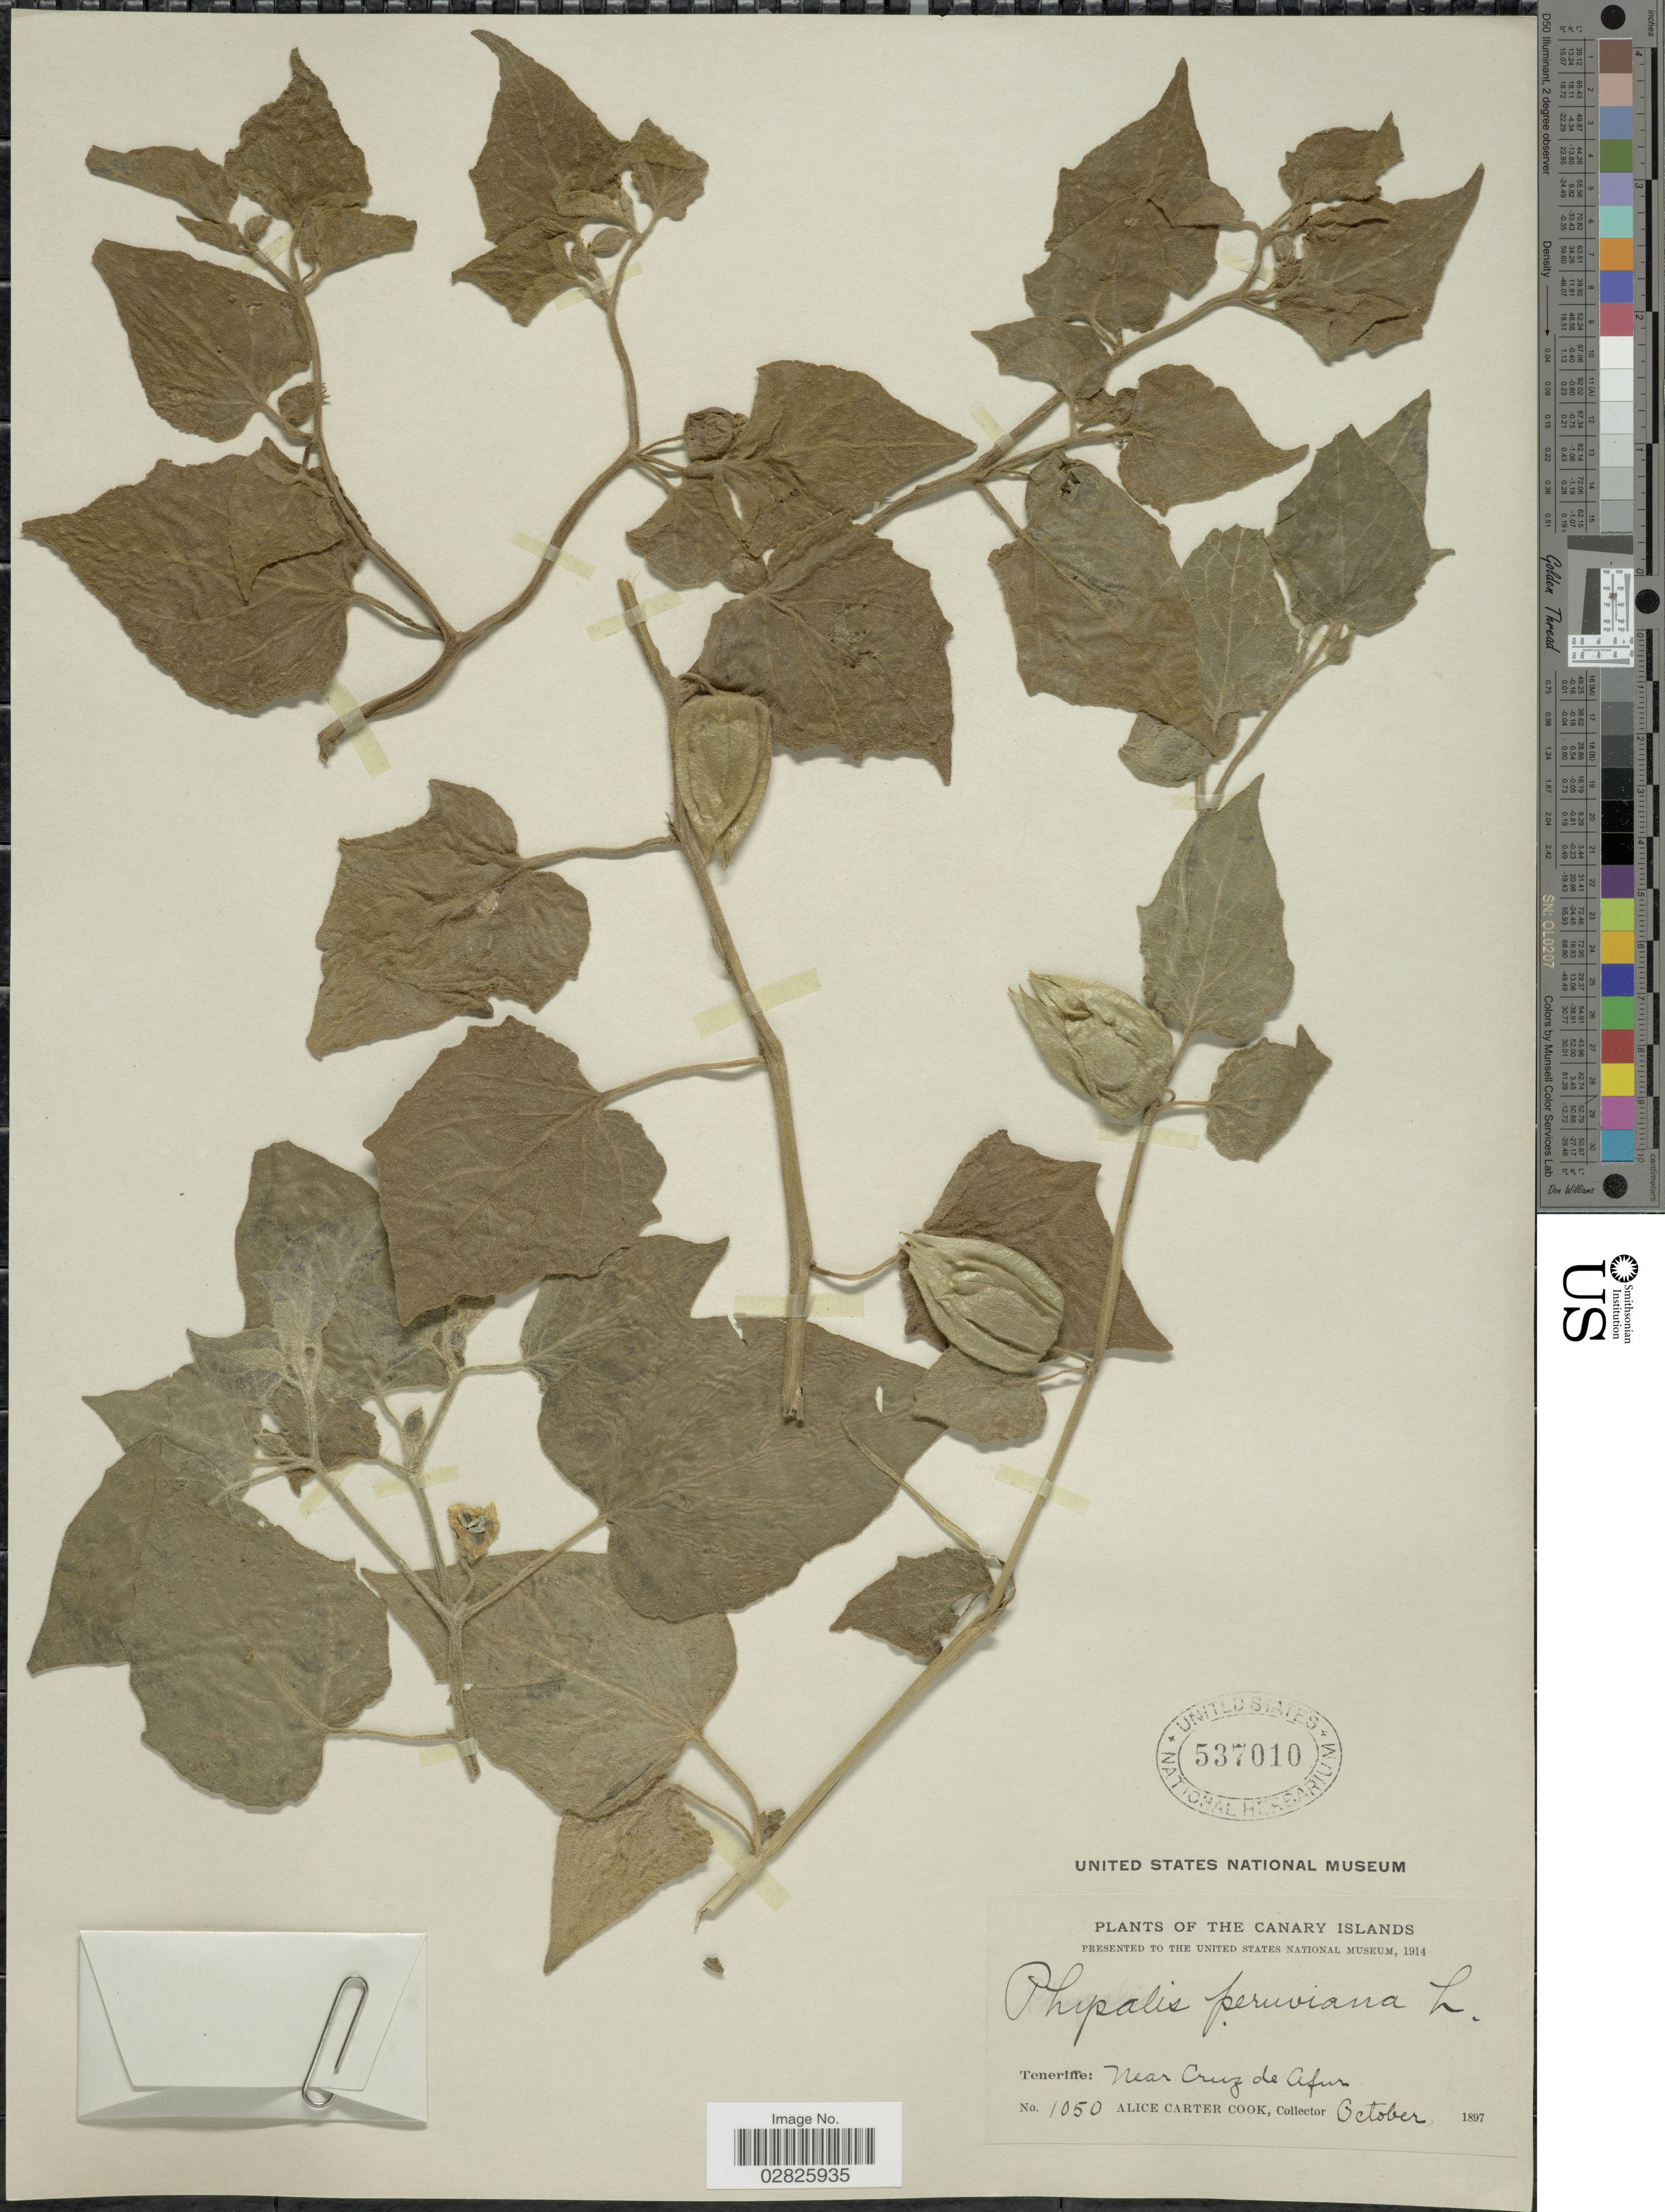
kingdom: Plantae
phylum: Tracheophyta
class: Magnoliopsida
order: Solanales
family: Solanaceae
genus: Physalis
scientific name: Physalis peruviana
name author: L.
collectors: Alice C. Cook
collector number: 1050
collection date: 1897-10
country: Spain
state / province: Canarias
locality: Canary Islands. Teneriffe: Near Cruz de Afur.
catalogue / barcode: US 537010